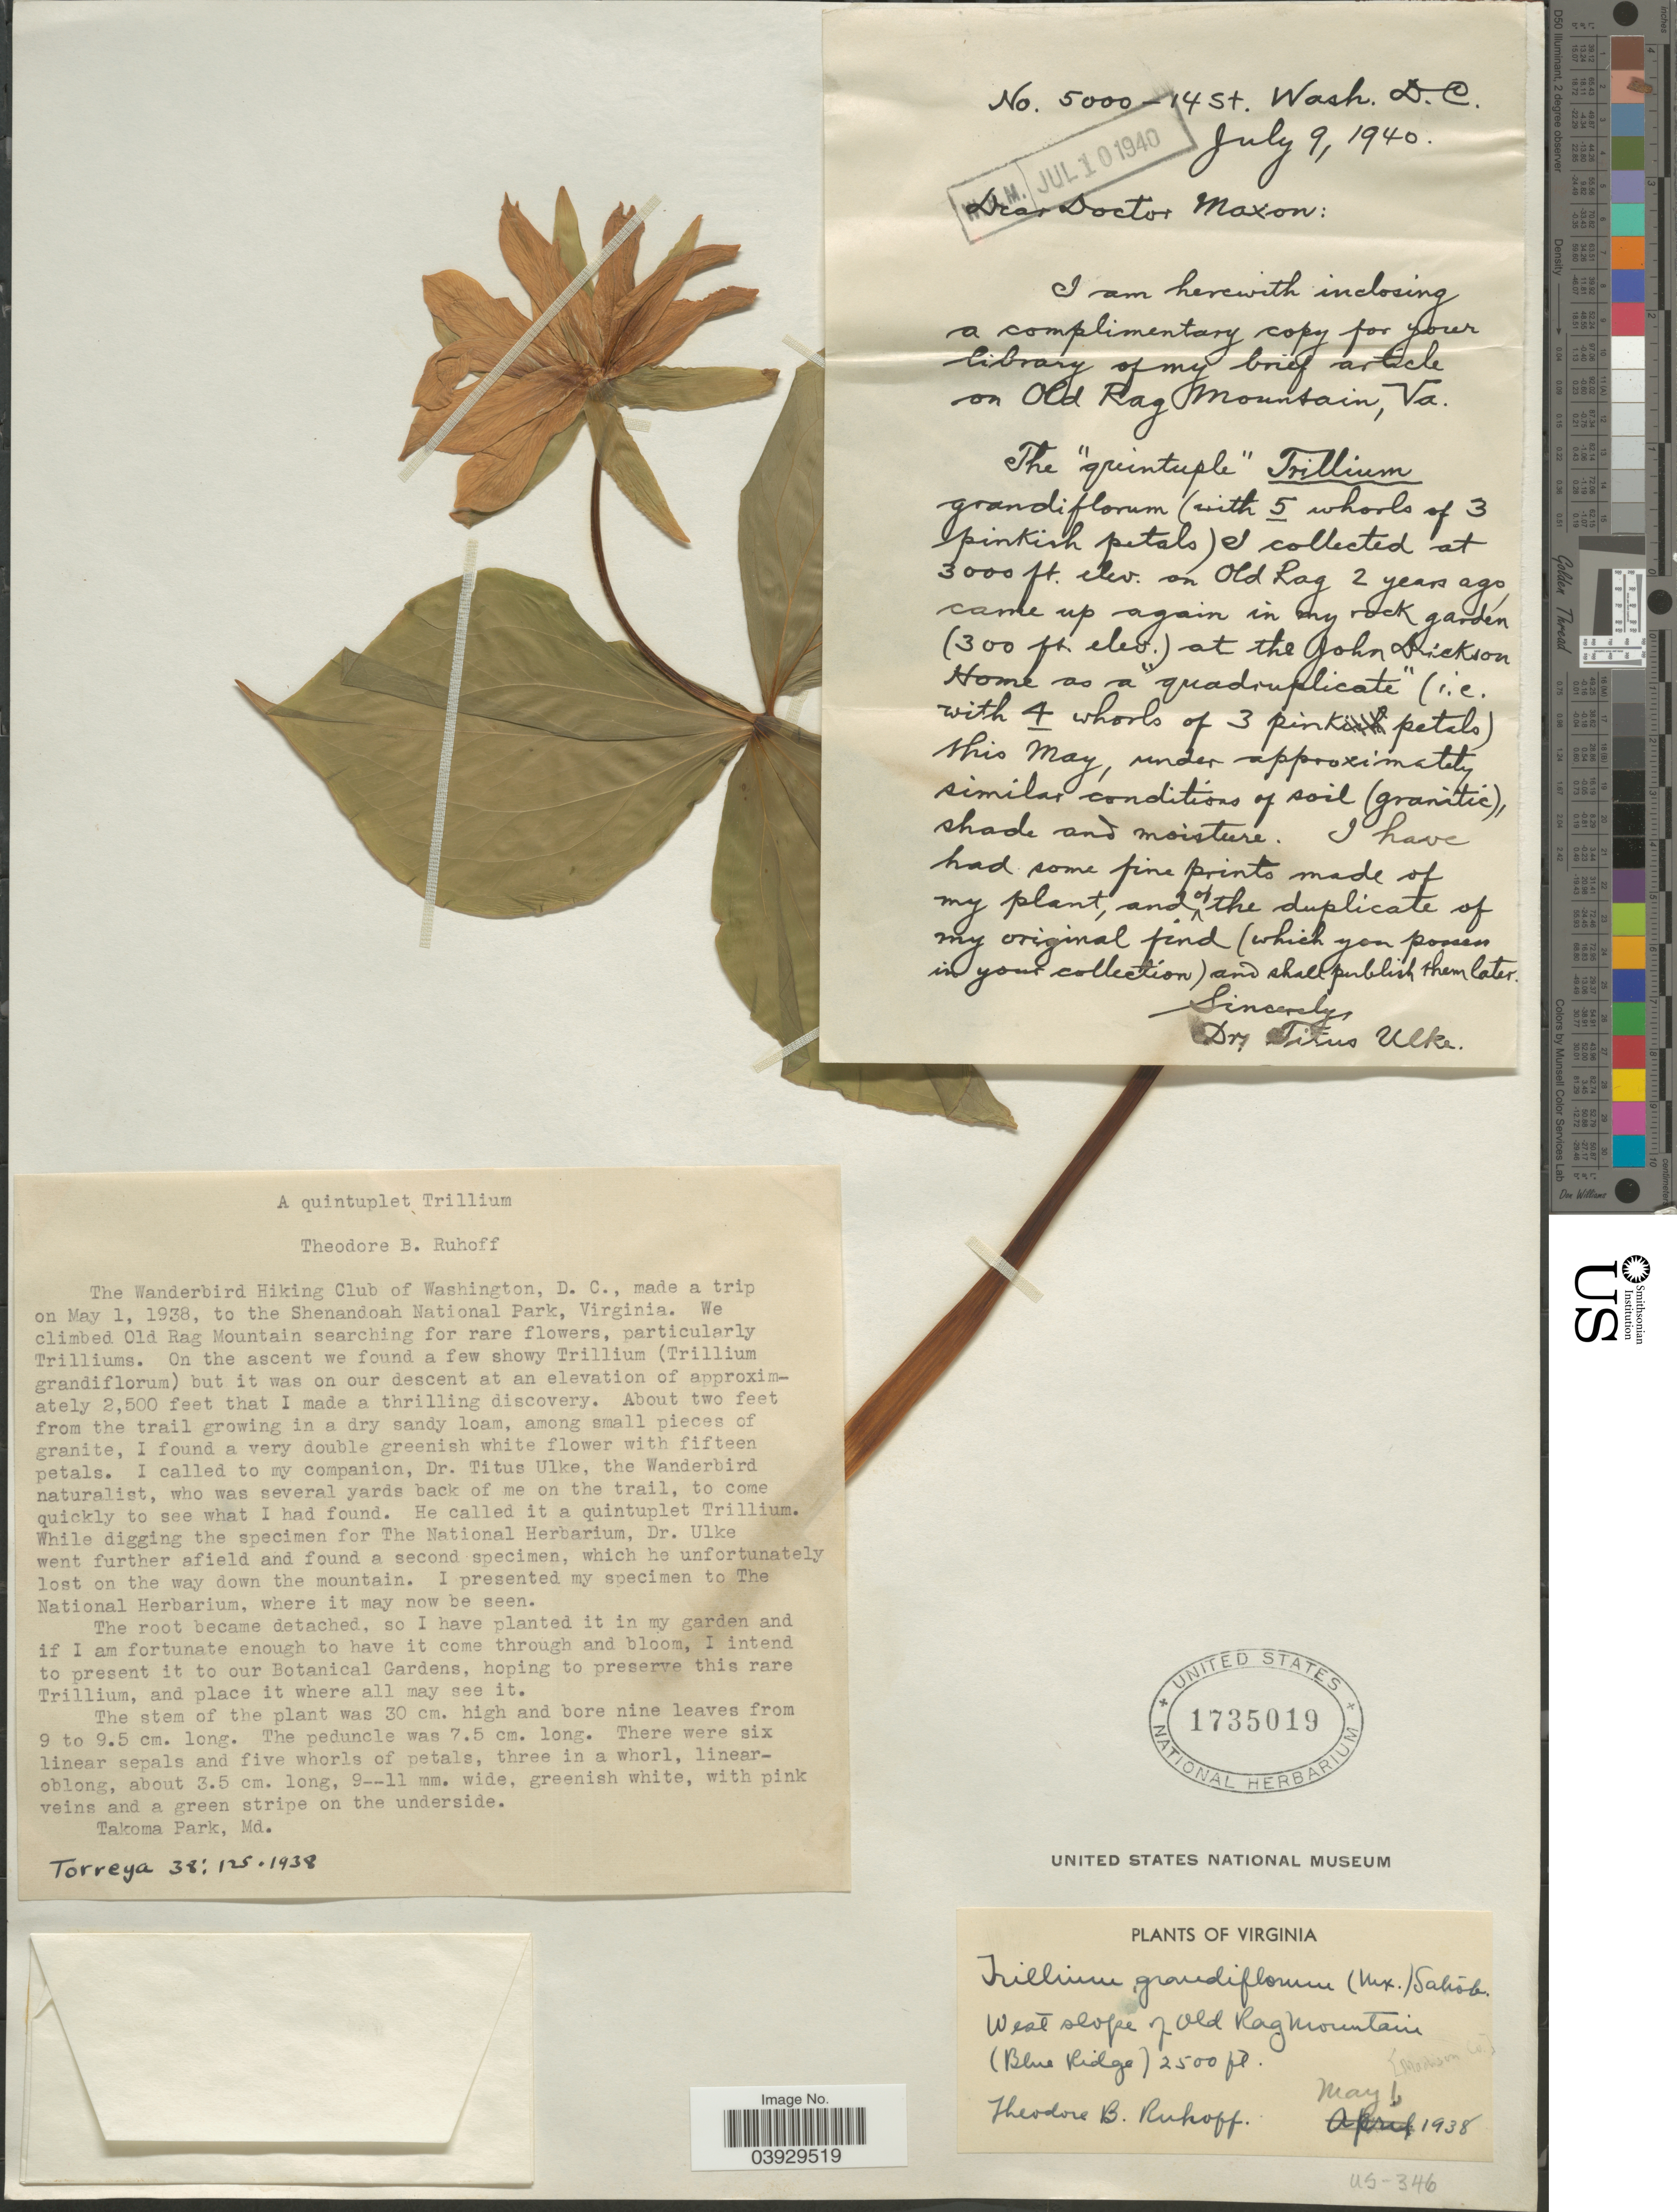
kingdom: Plantae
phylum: Tracheophyta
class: Liliopsida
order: Liliales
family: Melanthiaceae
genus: Trillium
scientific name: Trillium grandiflorum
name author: (Michx.) Salisb.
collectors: T. Ruhoff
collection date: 1938-05-06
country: United States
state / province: Virginia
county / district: Madison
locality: West slope of Old Rag Mountain (Blue Ridge). [Madison Co.].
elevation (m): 762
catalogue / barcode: US 1735019